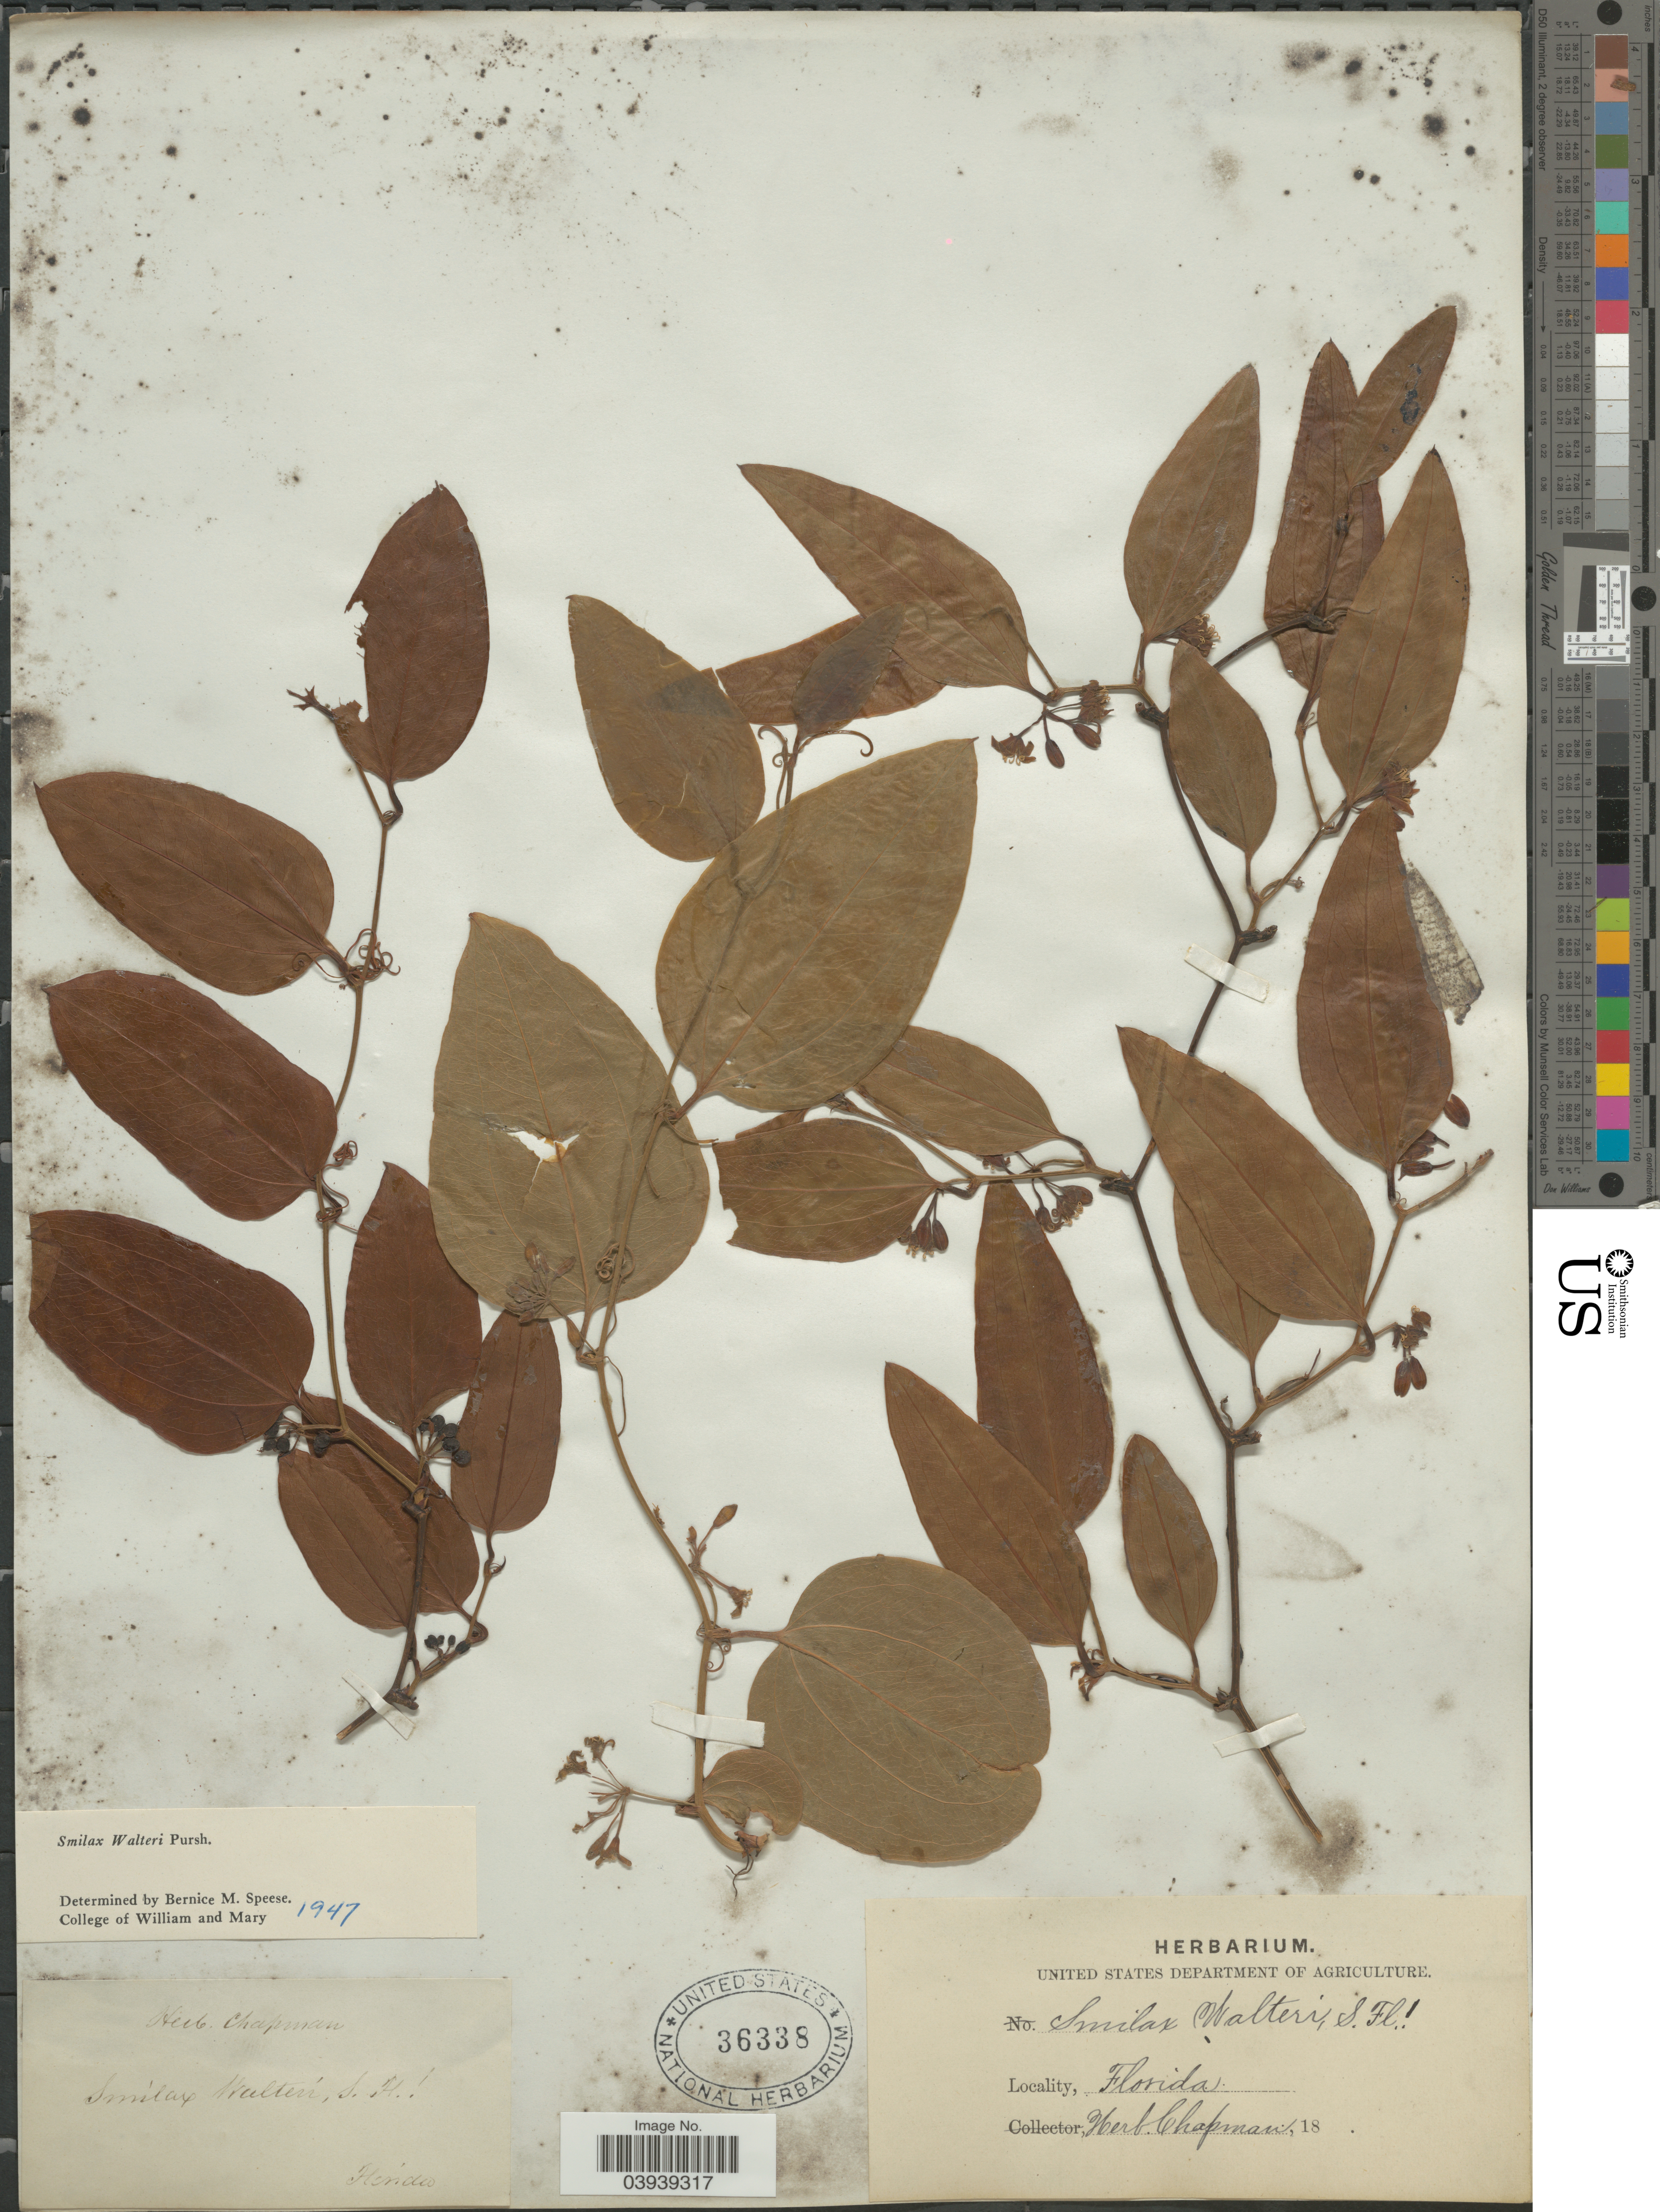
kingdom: Plantae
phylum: Tracheophyta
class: Liliopsida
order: Liliales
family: Smilacaceae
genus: Smilax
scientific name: Smilax walteri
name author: Pursh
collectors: ex herb. Chapman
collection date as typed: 18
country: United States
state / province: Florida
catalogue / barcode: US 36338